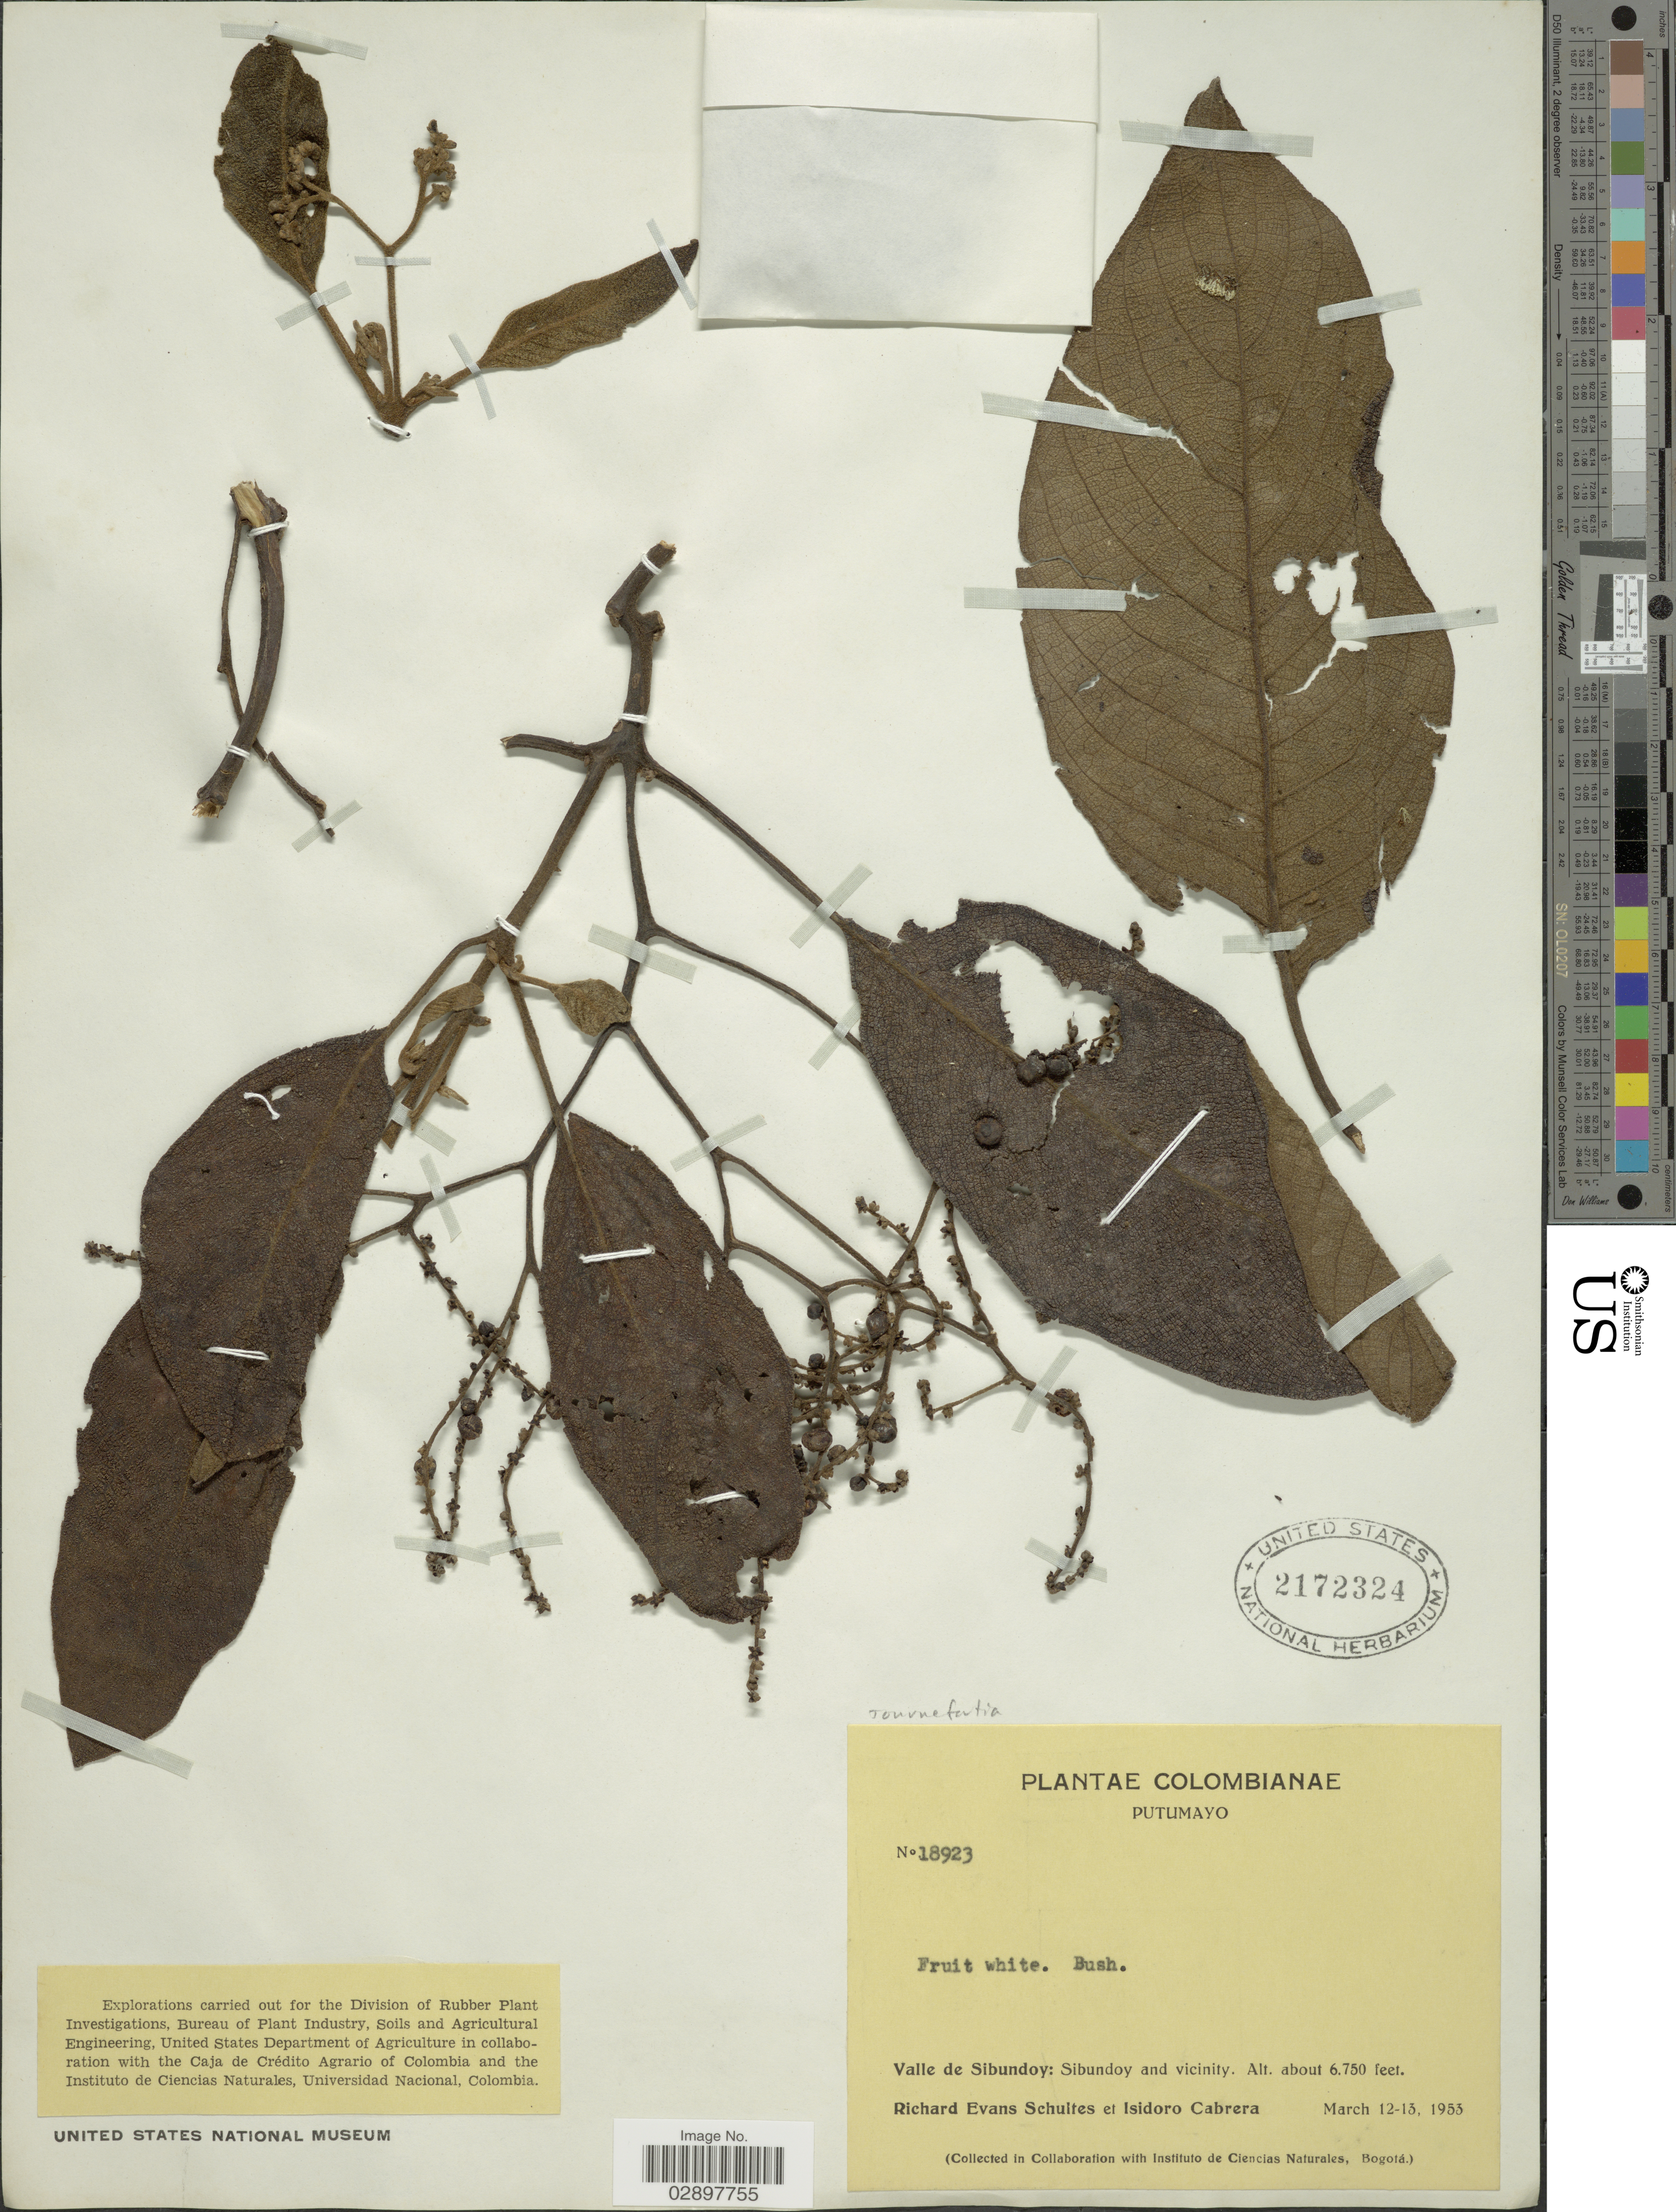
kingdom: Plantae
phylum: Tracheophyta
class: Magnoliopsida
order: Boraginales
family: Heliotropiaceae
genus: Tournefortia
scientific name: Tournefortia sp.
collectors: R. E. Schultes & I. Cabrera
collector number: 18923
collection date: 1953-03-12/1953-03-13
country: Colombia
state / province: Putumayo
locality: Valle de Sibundoy: Sibundoy and vicinity.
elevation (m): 2057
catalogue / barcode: US 2172324